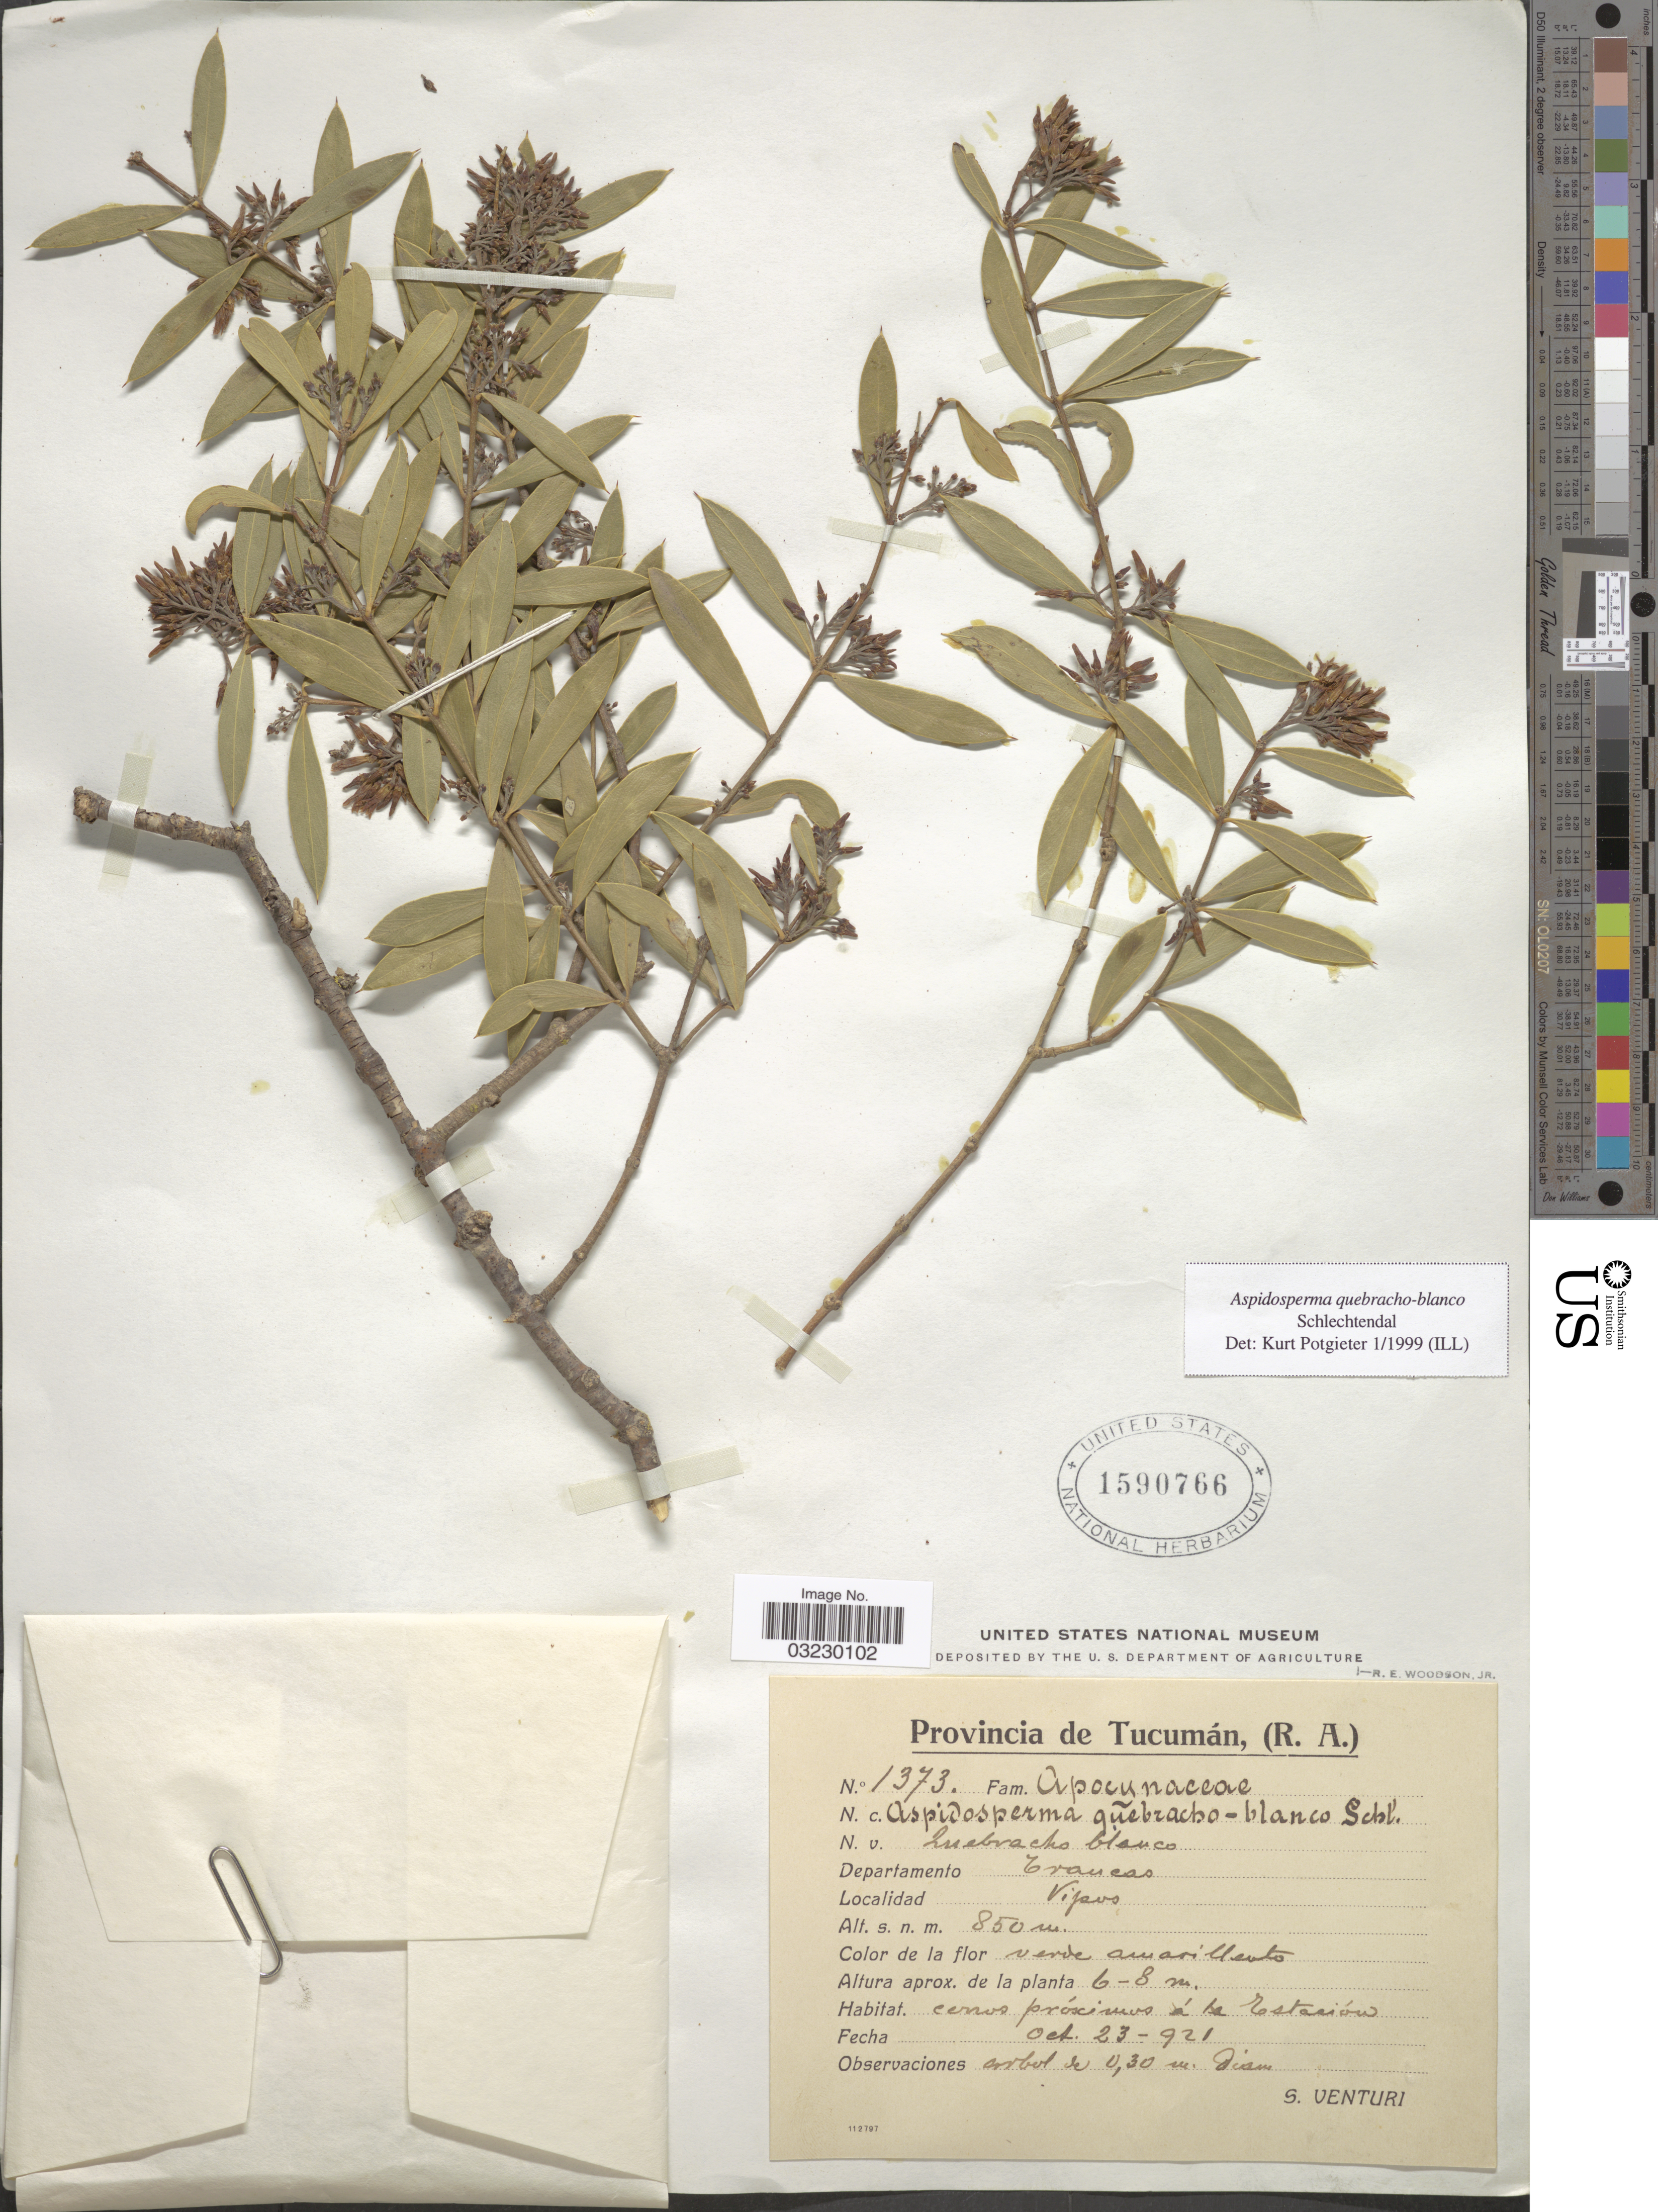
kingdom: Plantae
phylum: Tracheophyta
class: Magnoliopsida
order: Gentianales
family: Apocynaceae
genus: Aspidosperma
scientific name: Aspidosperma quebracho-blanco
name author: Schltdl.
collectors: S. Venturi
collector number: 1373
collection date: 1921-10-23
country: Argentina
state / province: Tucuman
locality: Departamento Trancas. Vipos.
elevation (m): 850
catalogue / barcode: US 1590766